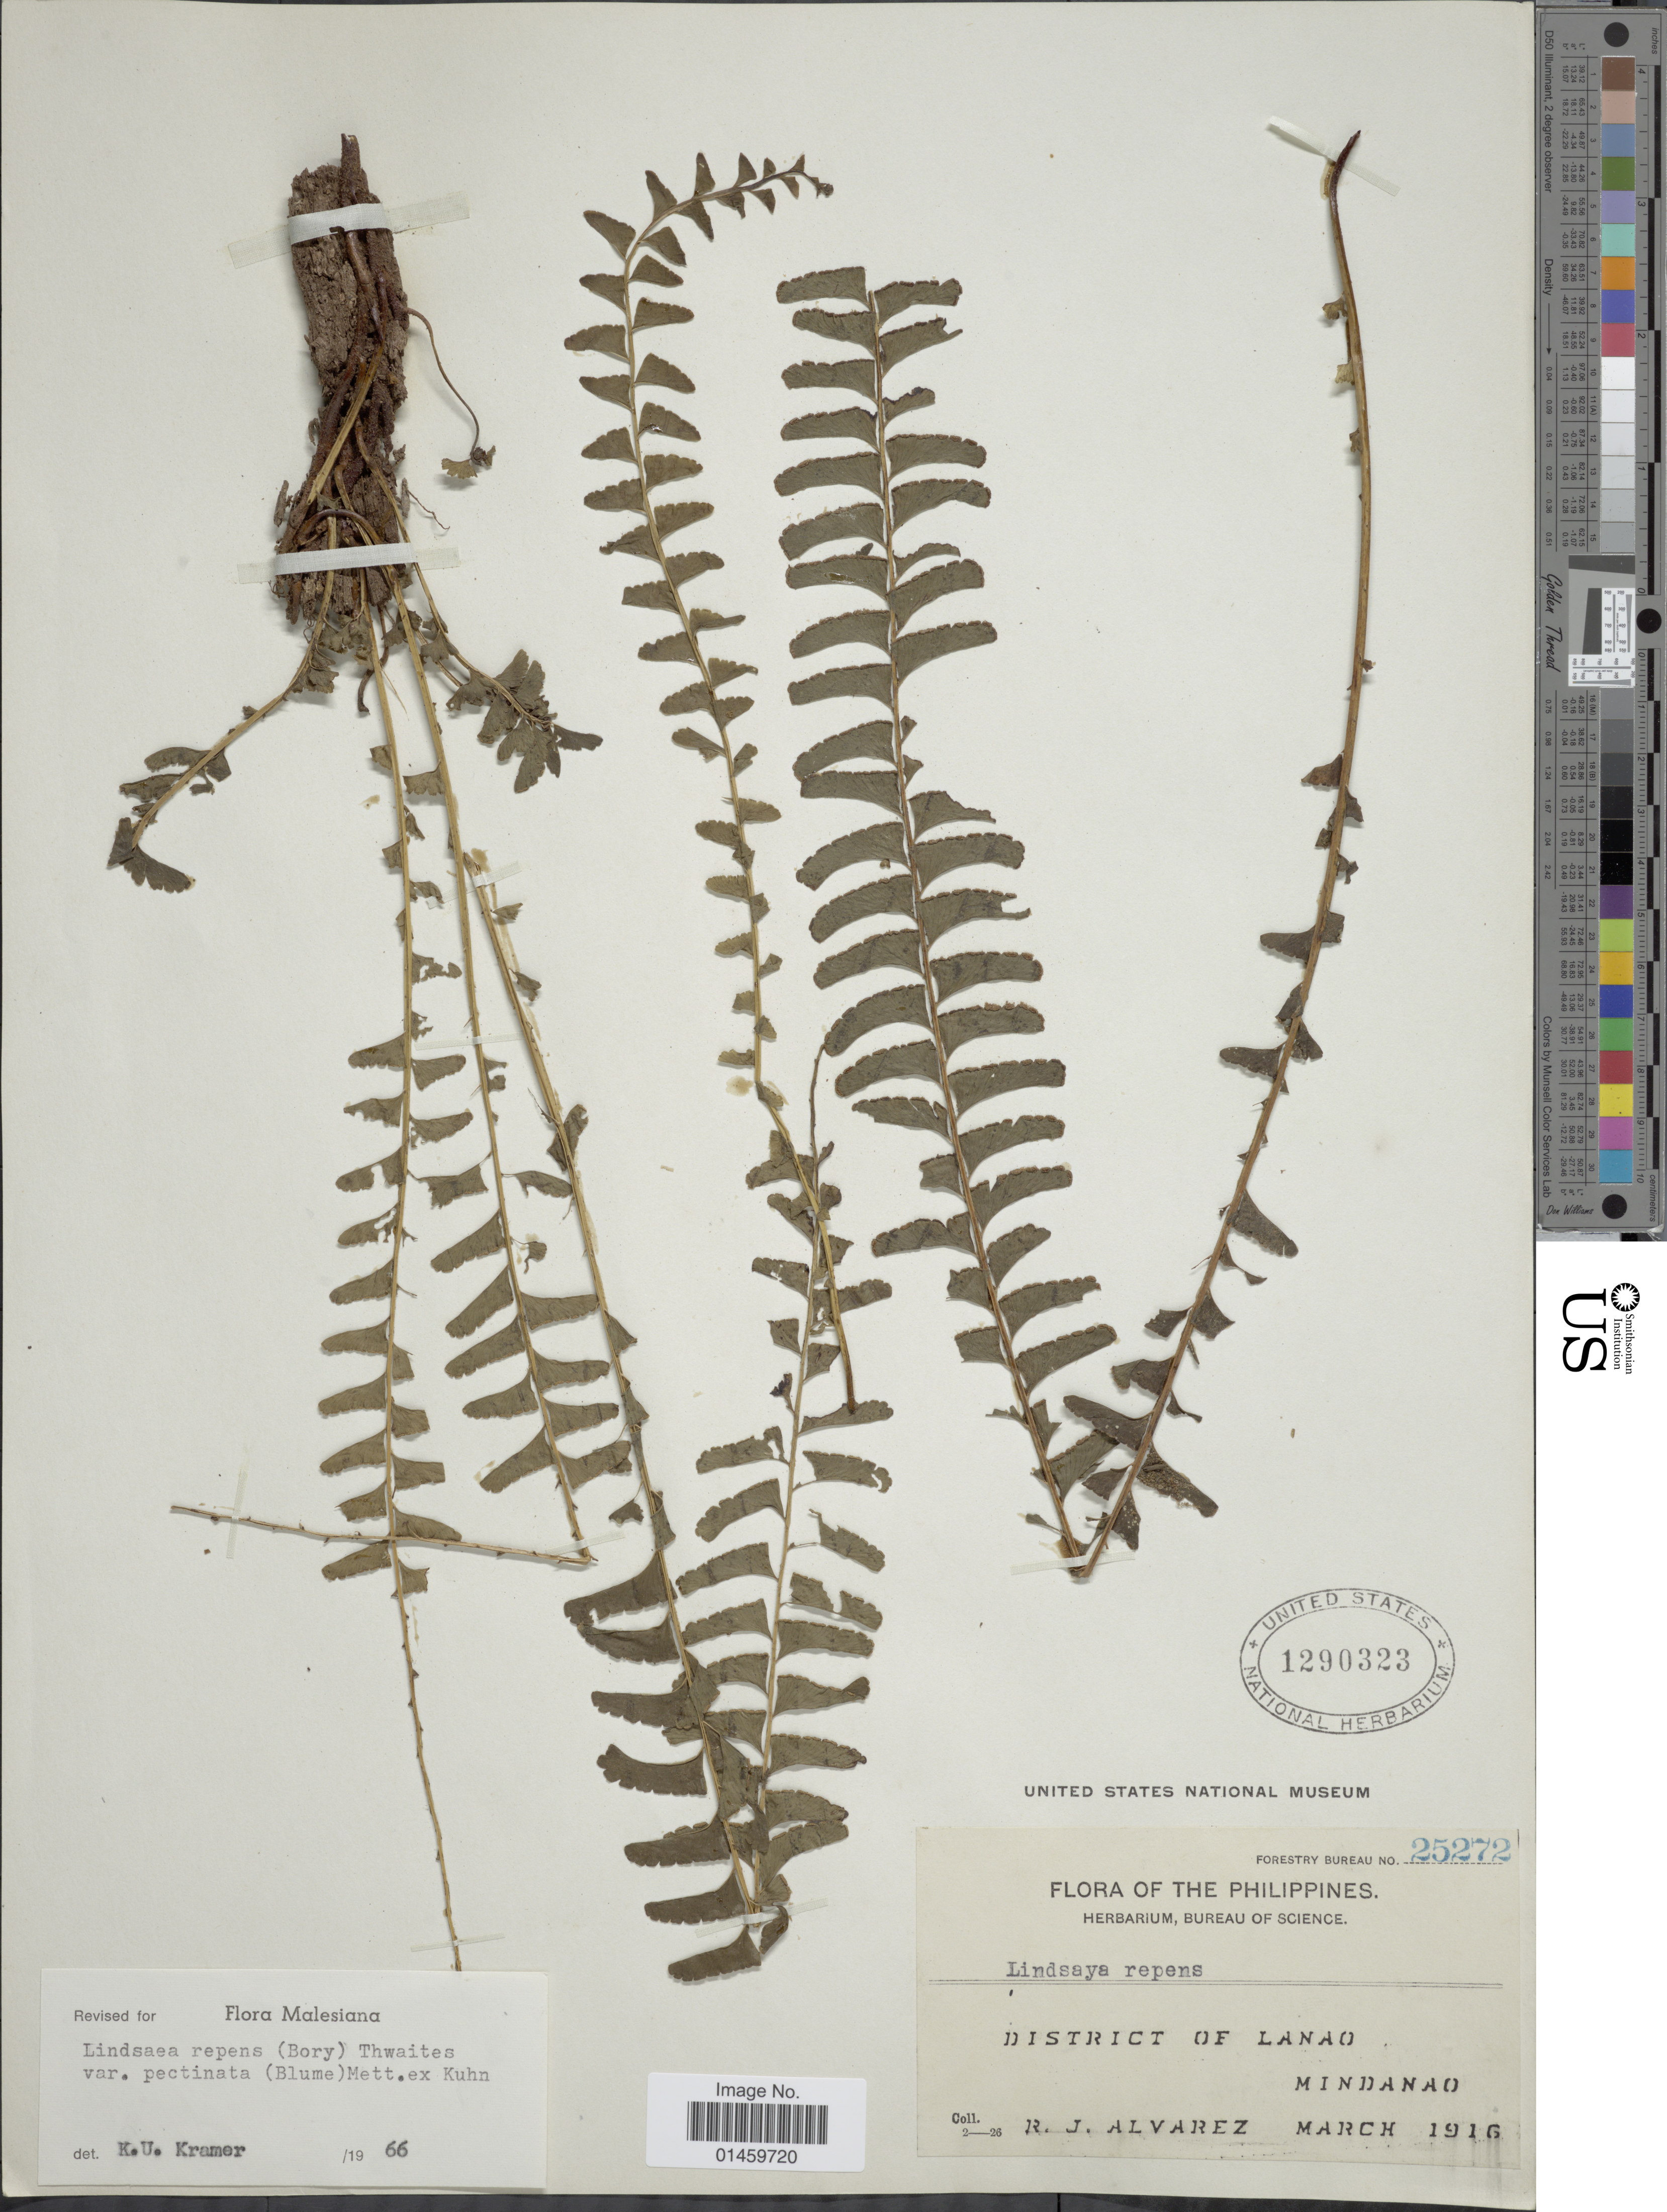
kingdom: Plantae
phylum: Tracheophyta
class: Polypodiopsida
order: Polypodiales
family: Lindsaeaceae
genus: Lindsaea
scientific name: Lindsaea repens var. pectinata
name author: (Blume) Mett.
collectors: R. Alvarez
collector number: Forestry Bureau 25272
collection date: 1916-03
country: Philippines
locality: District of Lanao. Mindanao.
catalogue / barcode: US 1290323